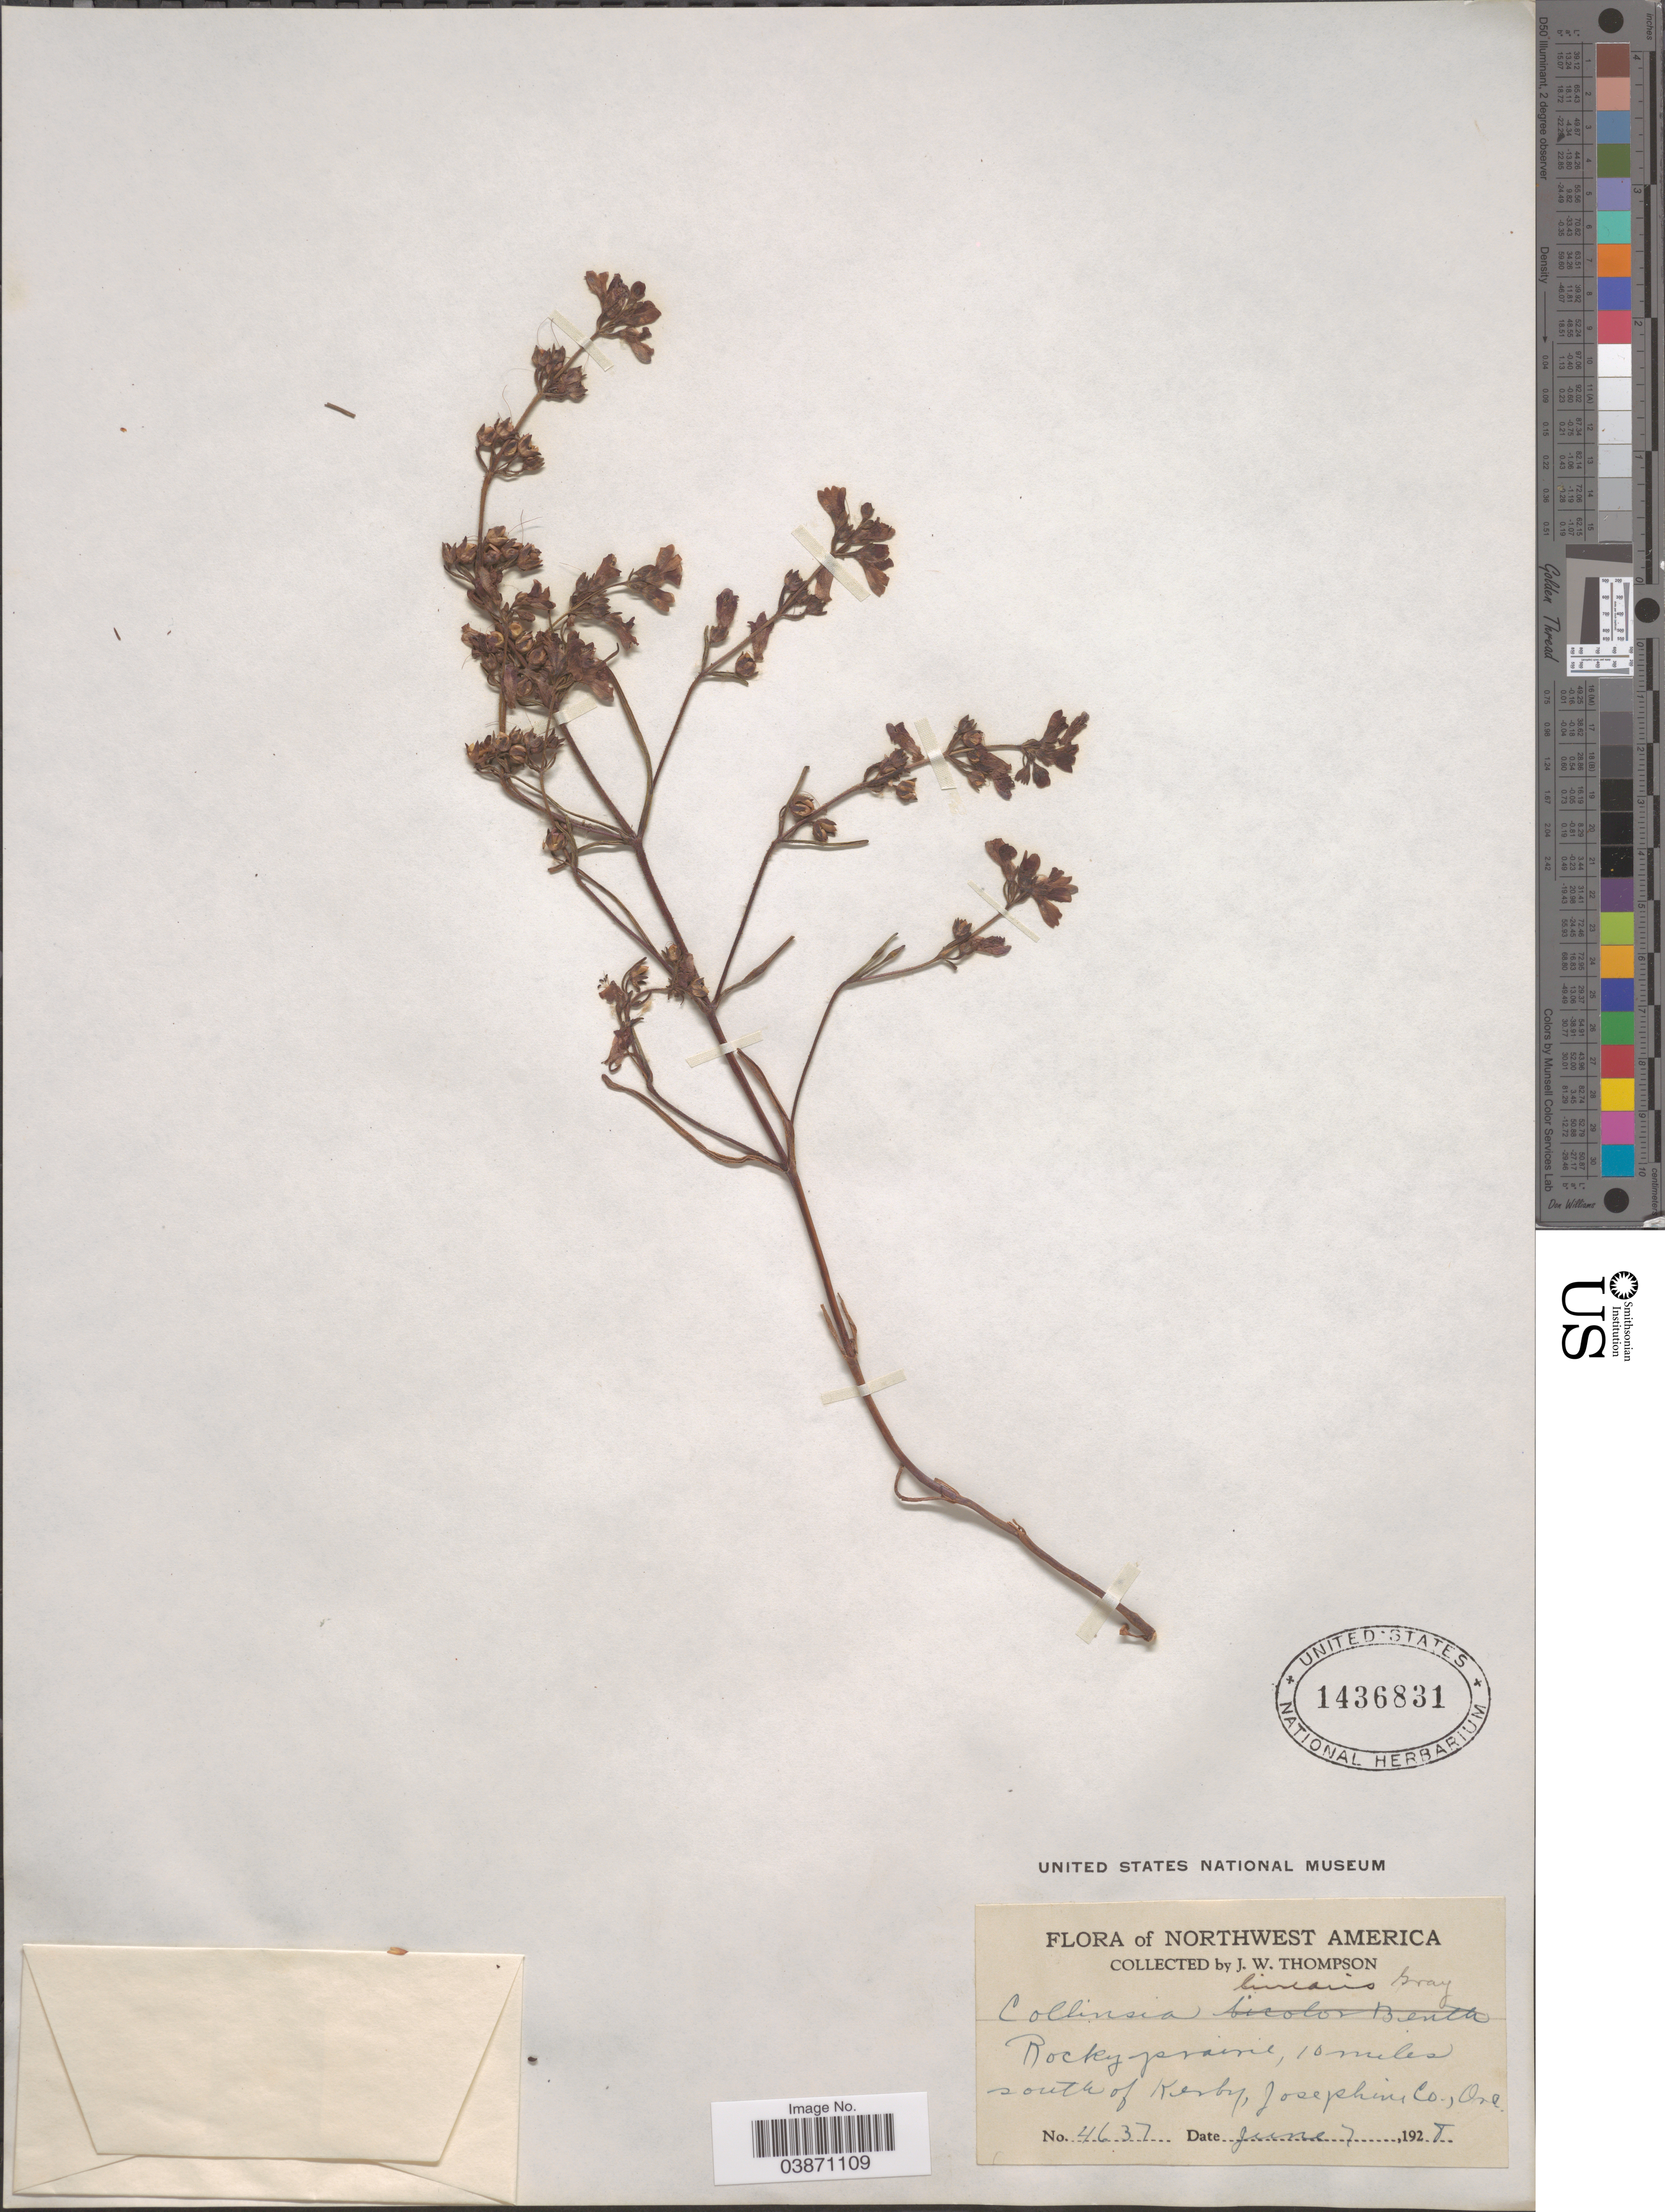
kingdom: Plantae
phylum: Tracheophyta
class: Magnoliopsida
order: Lamiales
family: Plantaginaceae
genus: Collinsia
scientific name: Collinsia linearis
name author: A. Gray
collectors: J. Thompson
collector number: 4637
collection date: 1928-06-07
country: United States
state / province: Oregon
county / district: Josephine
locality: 10 miles south of Kerby, Josephine Co.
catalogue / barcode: US 1436831